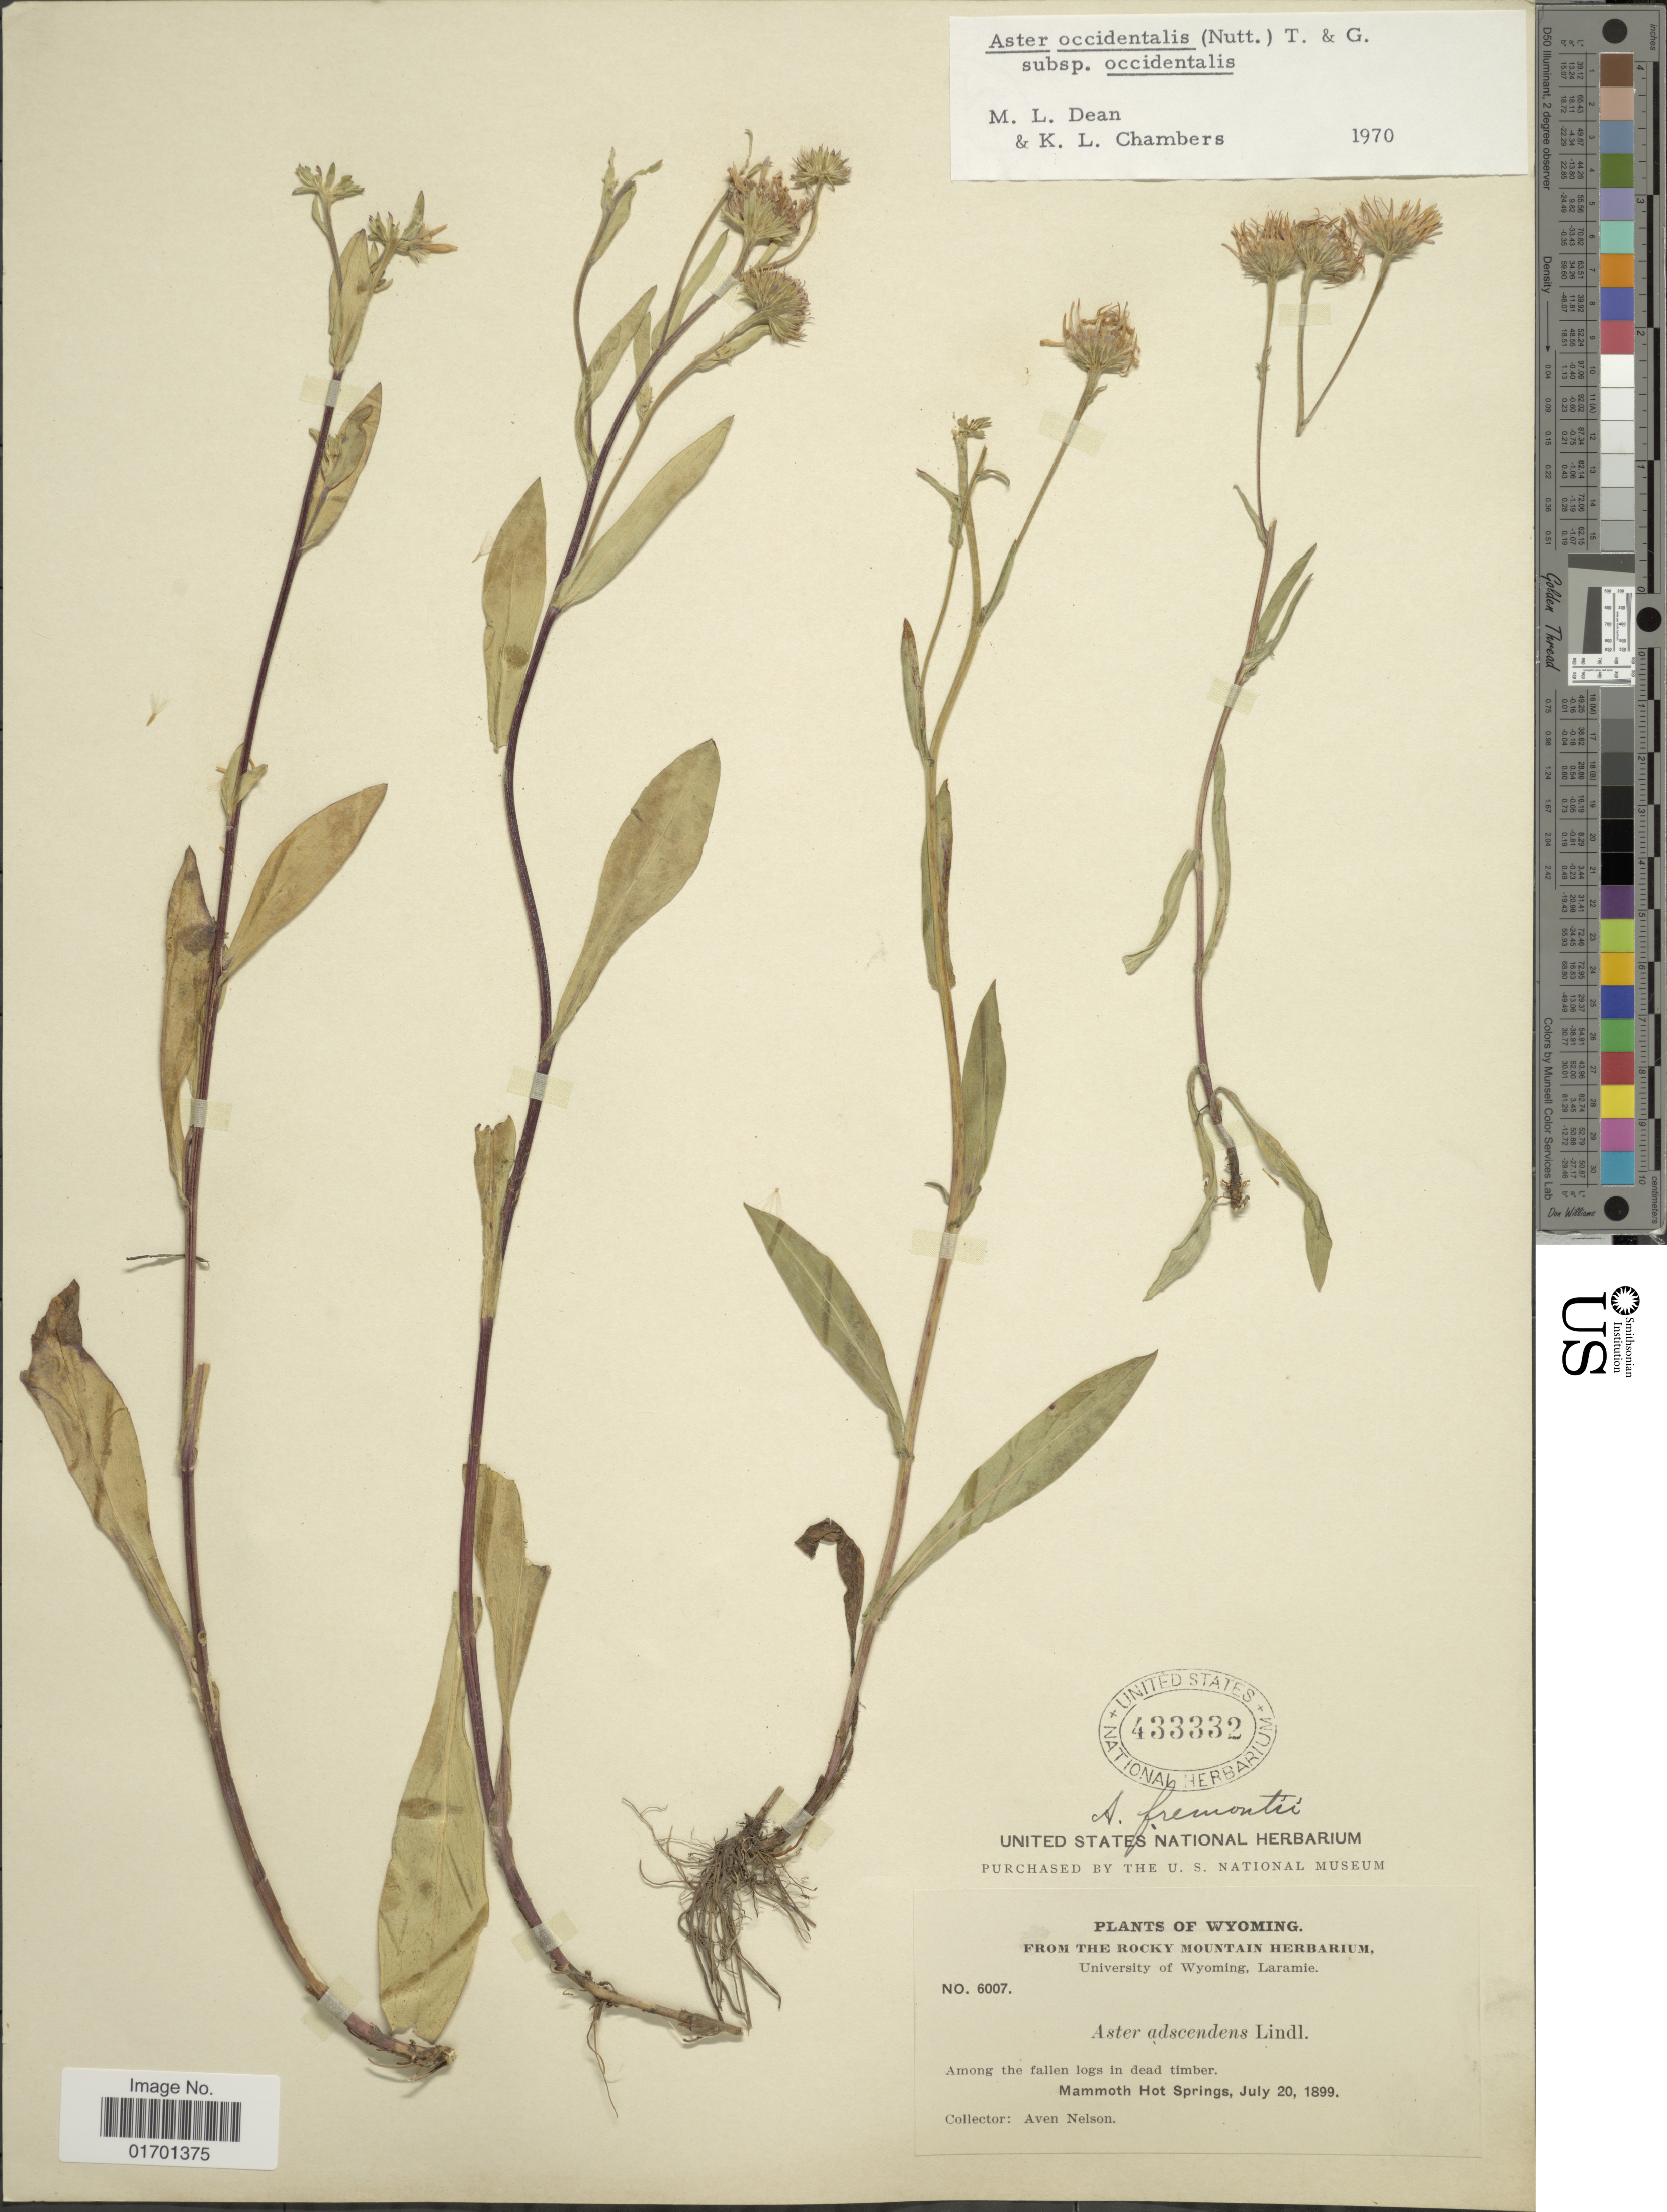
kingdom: Plantae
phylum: Tracheophyta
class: Magnoliopsida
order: Asterales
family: Asteraceae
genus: Symphyotrichum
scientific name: Symphyotrichum spathulatum var. spathulatum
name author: (Lindl.) G.L. Nesom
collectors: A. Nelson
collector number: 6007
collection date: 1899-07-20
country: United States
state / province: Wyoming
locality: Among the fallen logs in dead timber. Mammoth Hot Springs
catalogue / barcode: US 433332